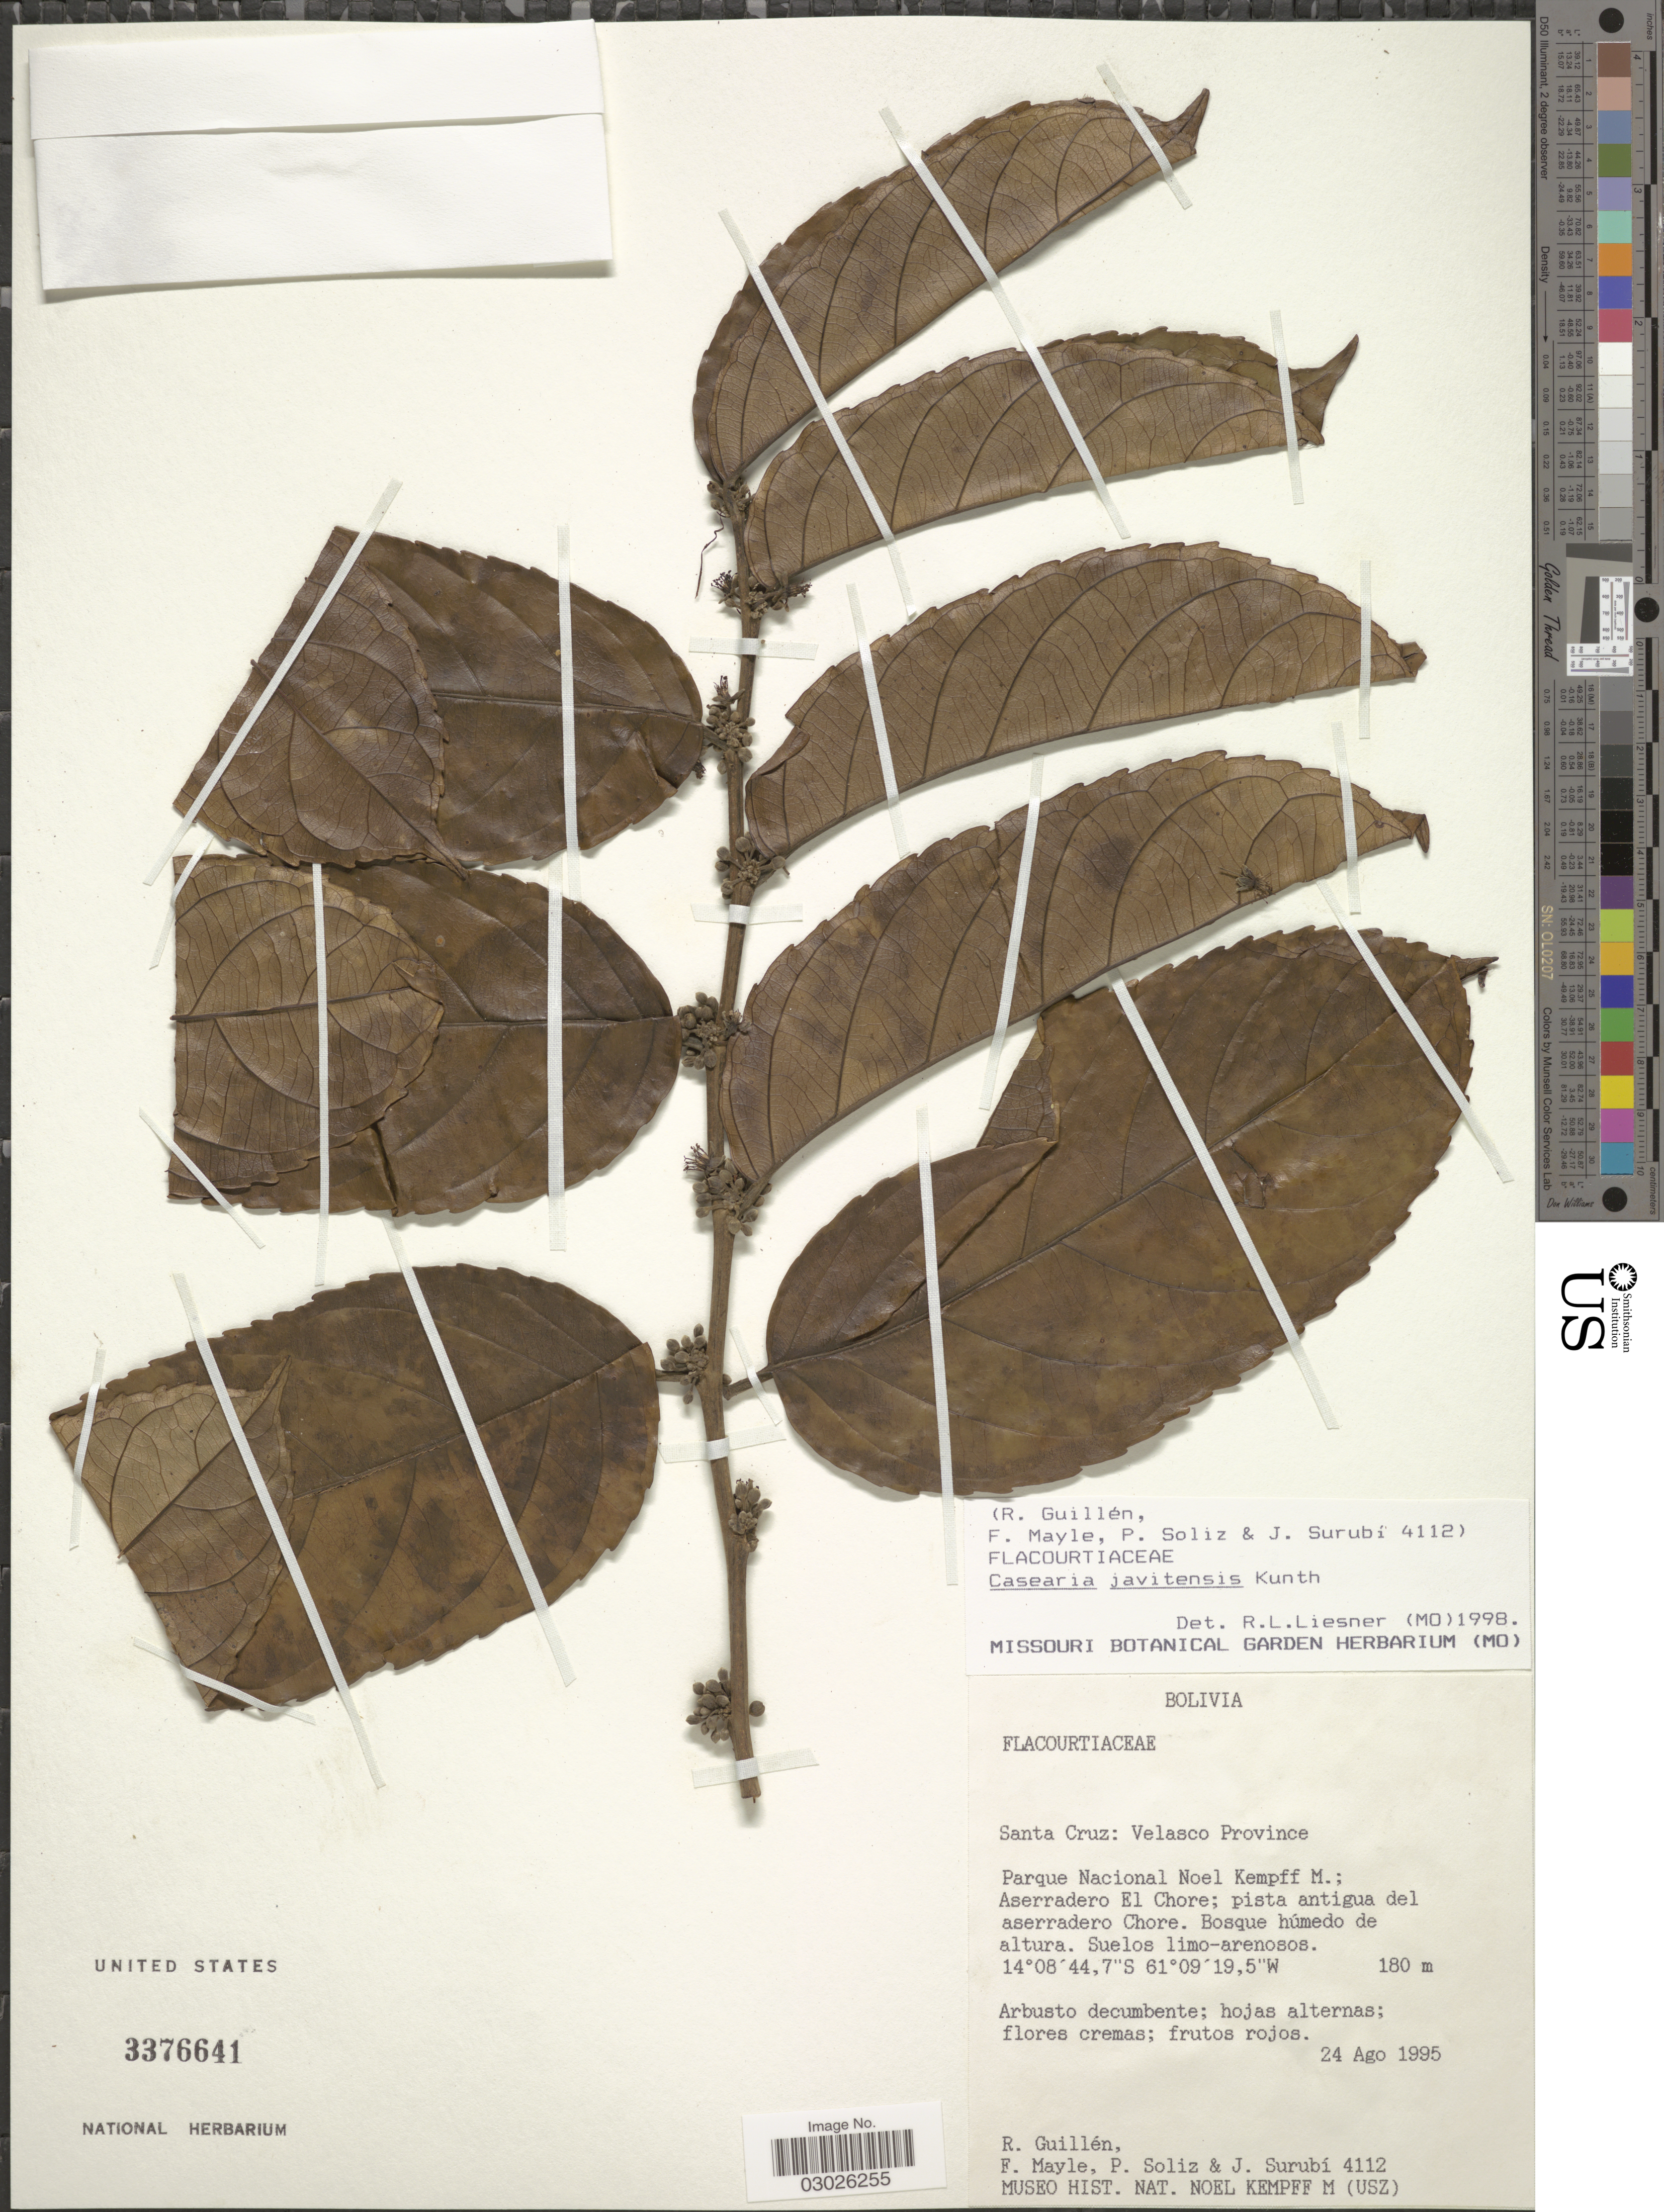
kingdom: Plantae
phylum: Tracheophyta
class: Magnoliopsida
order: Malpighiales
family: Salicaceae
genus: Piparea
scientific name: Piparea multiflora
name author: C.F. Gaertn.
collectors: R. Guillen, F. Mayle, P. Soliz & J. Surubí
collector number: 4112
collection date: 1995-08-24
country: Bolivia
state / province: Santa Cruz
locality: Velasco Province, Parque Nacional Noel Kempff M.: Aserradero El Chore; pista antigua del aserradero Chore.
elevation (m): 180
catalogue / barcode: US 3376641